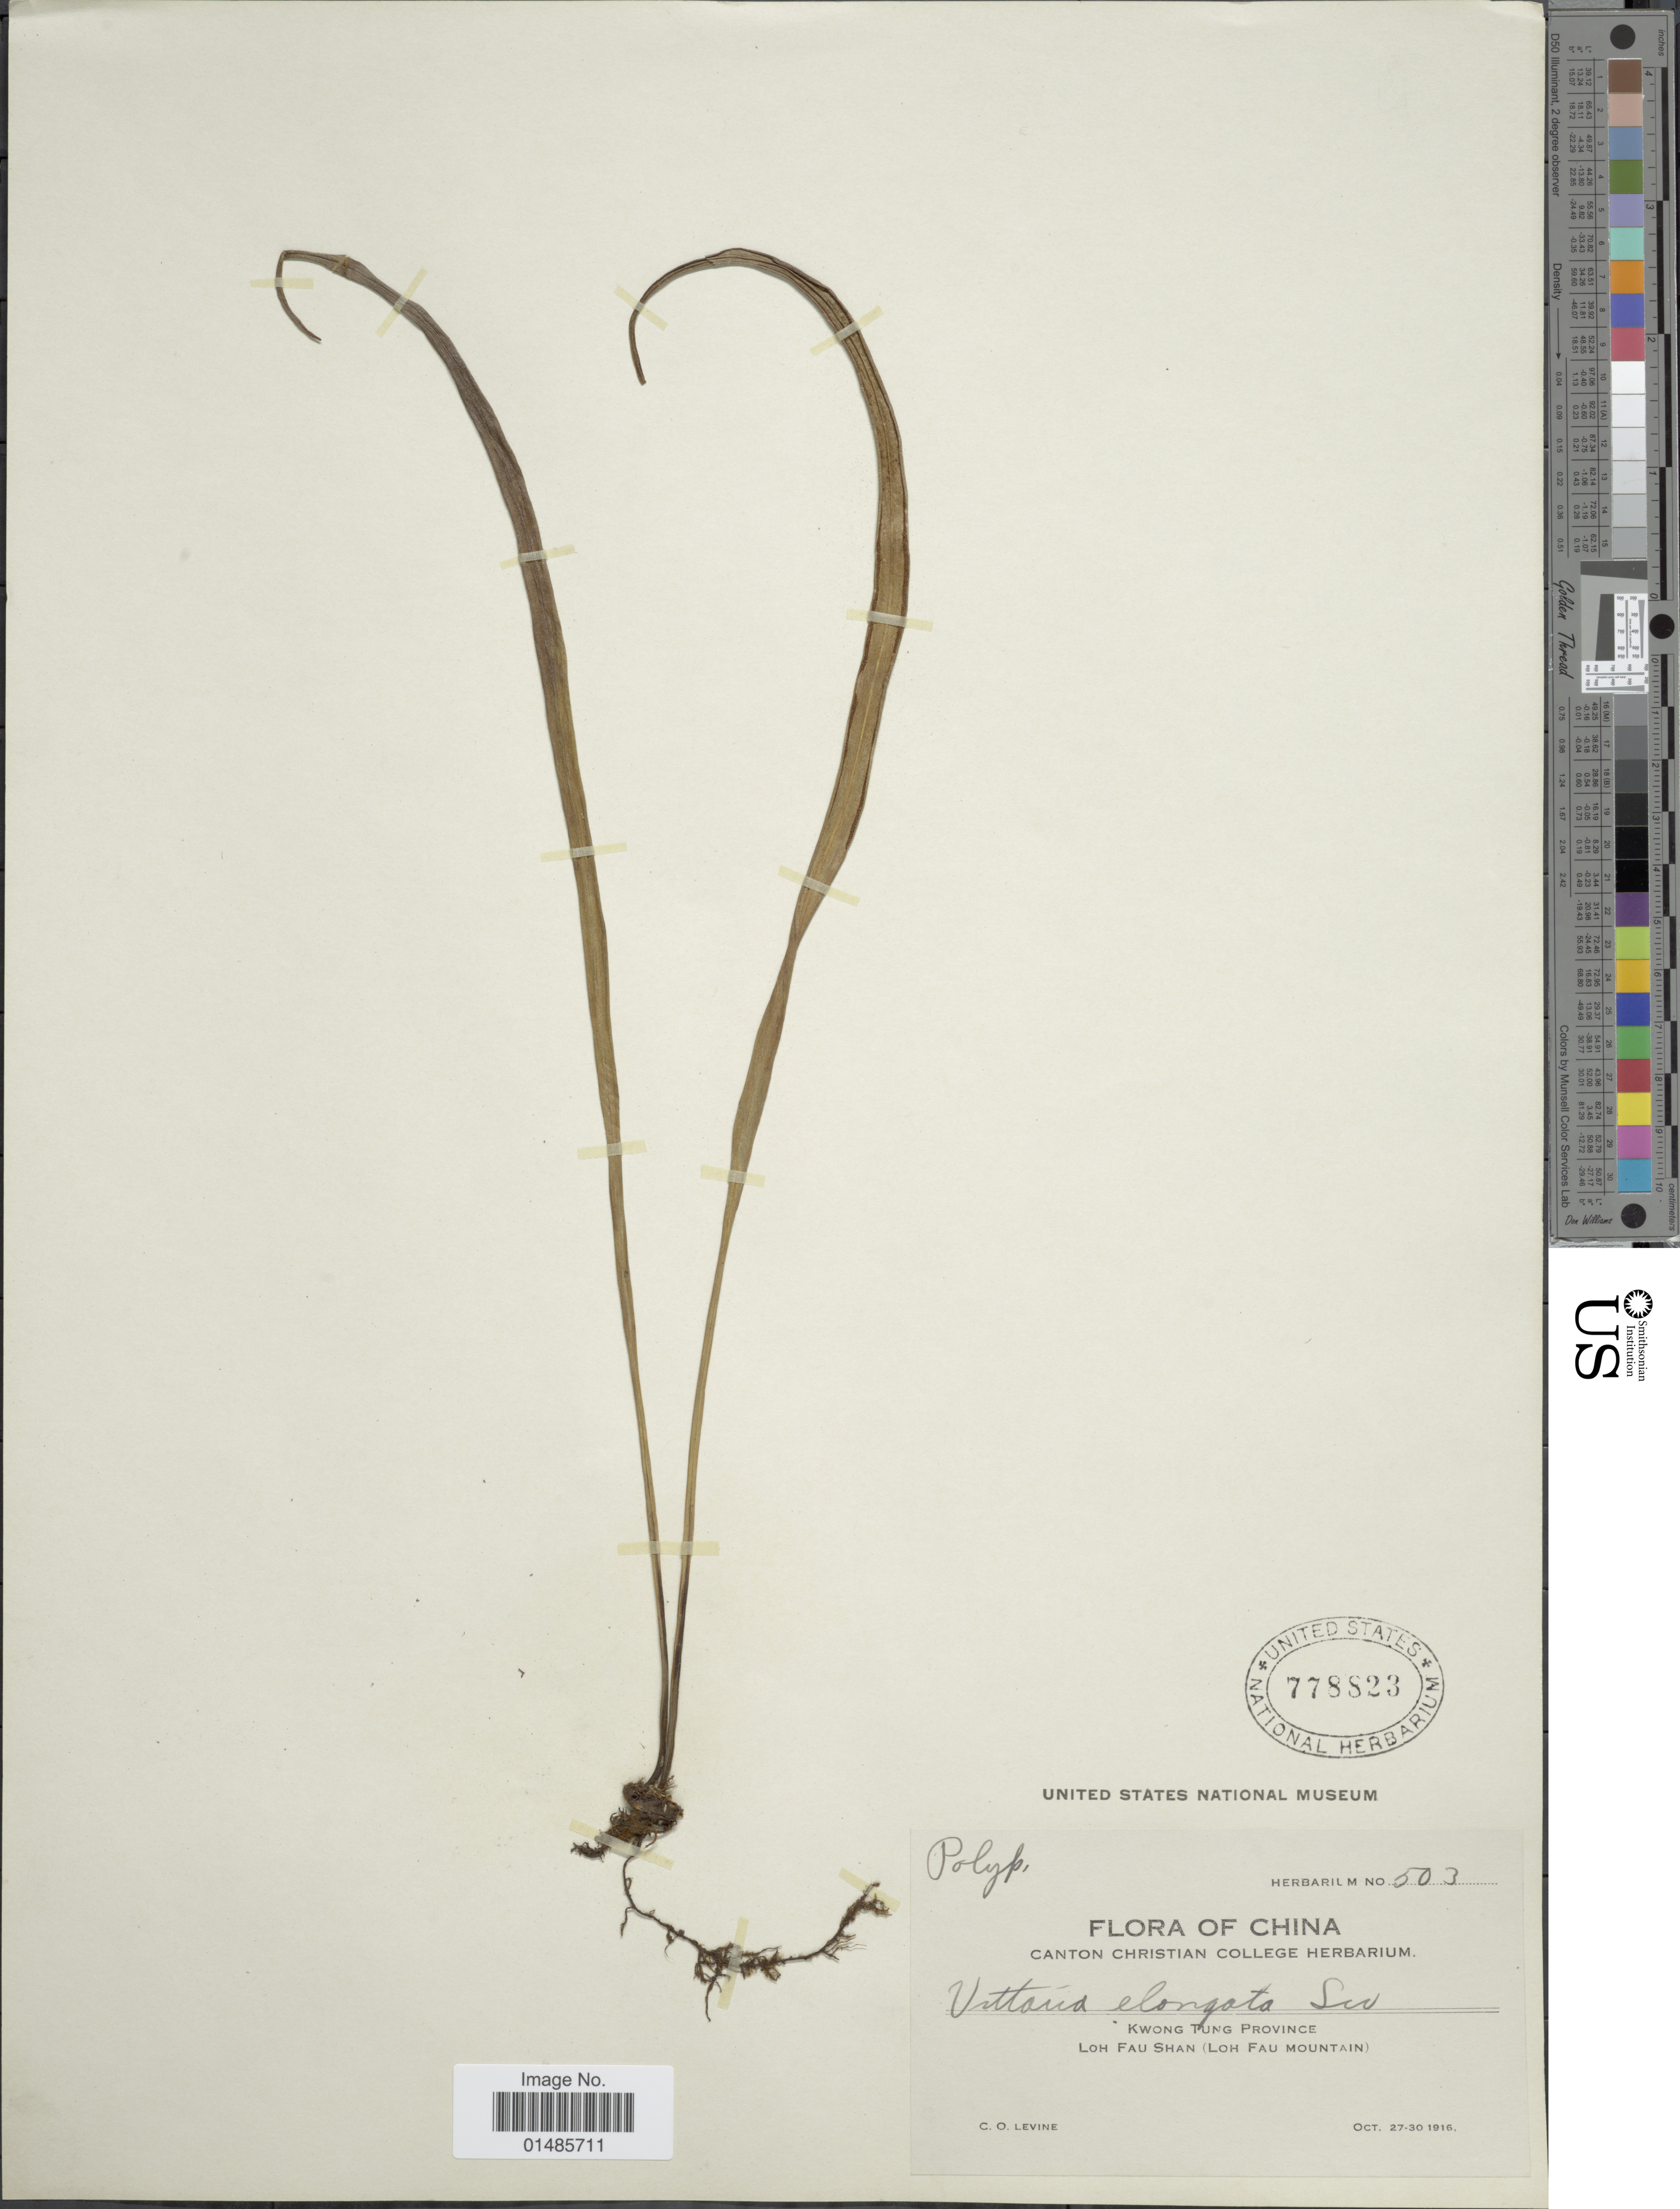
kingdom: Plantae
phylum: Tracheophyta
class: Polypodiopsida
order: Polypodiales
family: Pteridaceae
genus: Haplopteris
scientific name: Haplopteris flexuosa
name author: (Fée) E.H. Crane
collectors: C. O. Levine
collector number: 503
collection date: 1916-10-27/1916-10-30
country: China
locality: Kwong Tung Province. Loh Fau Shan (Loh Fau Mountain).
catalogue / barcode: US 778823